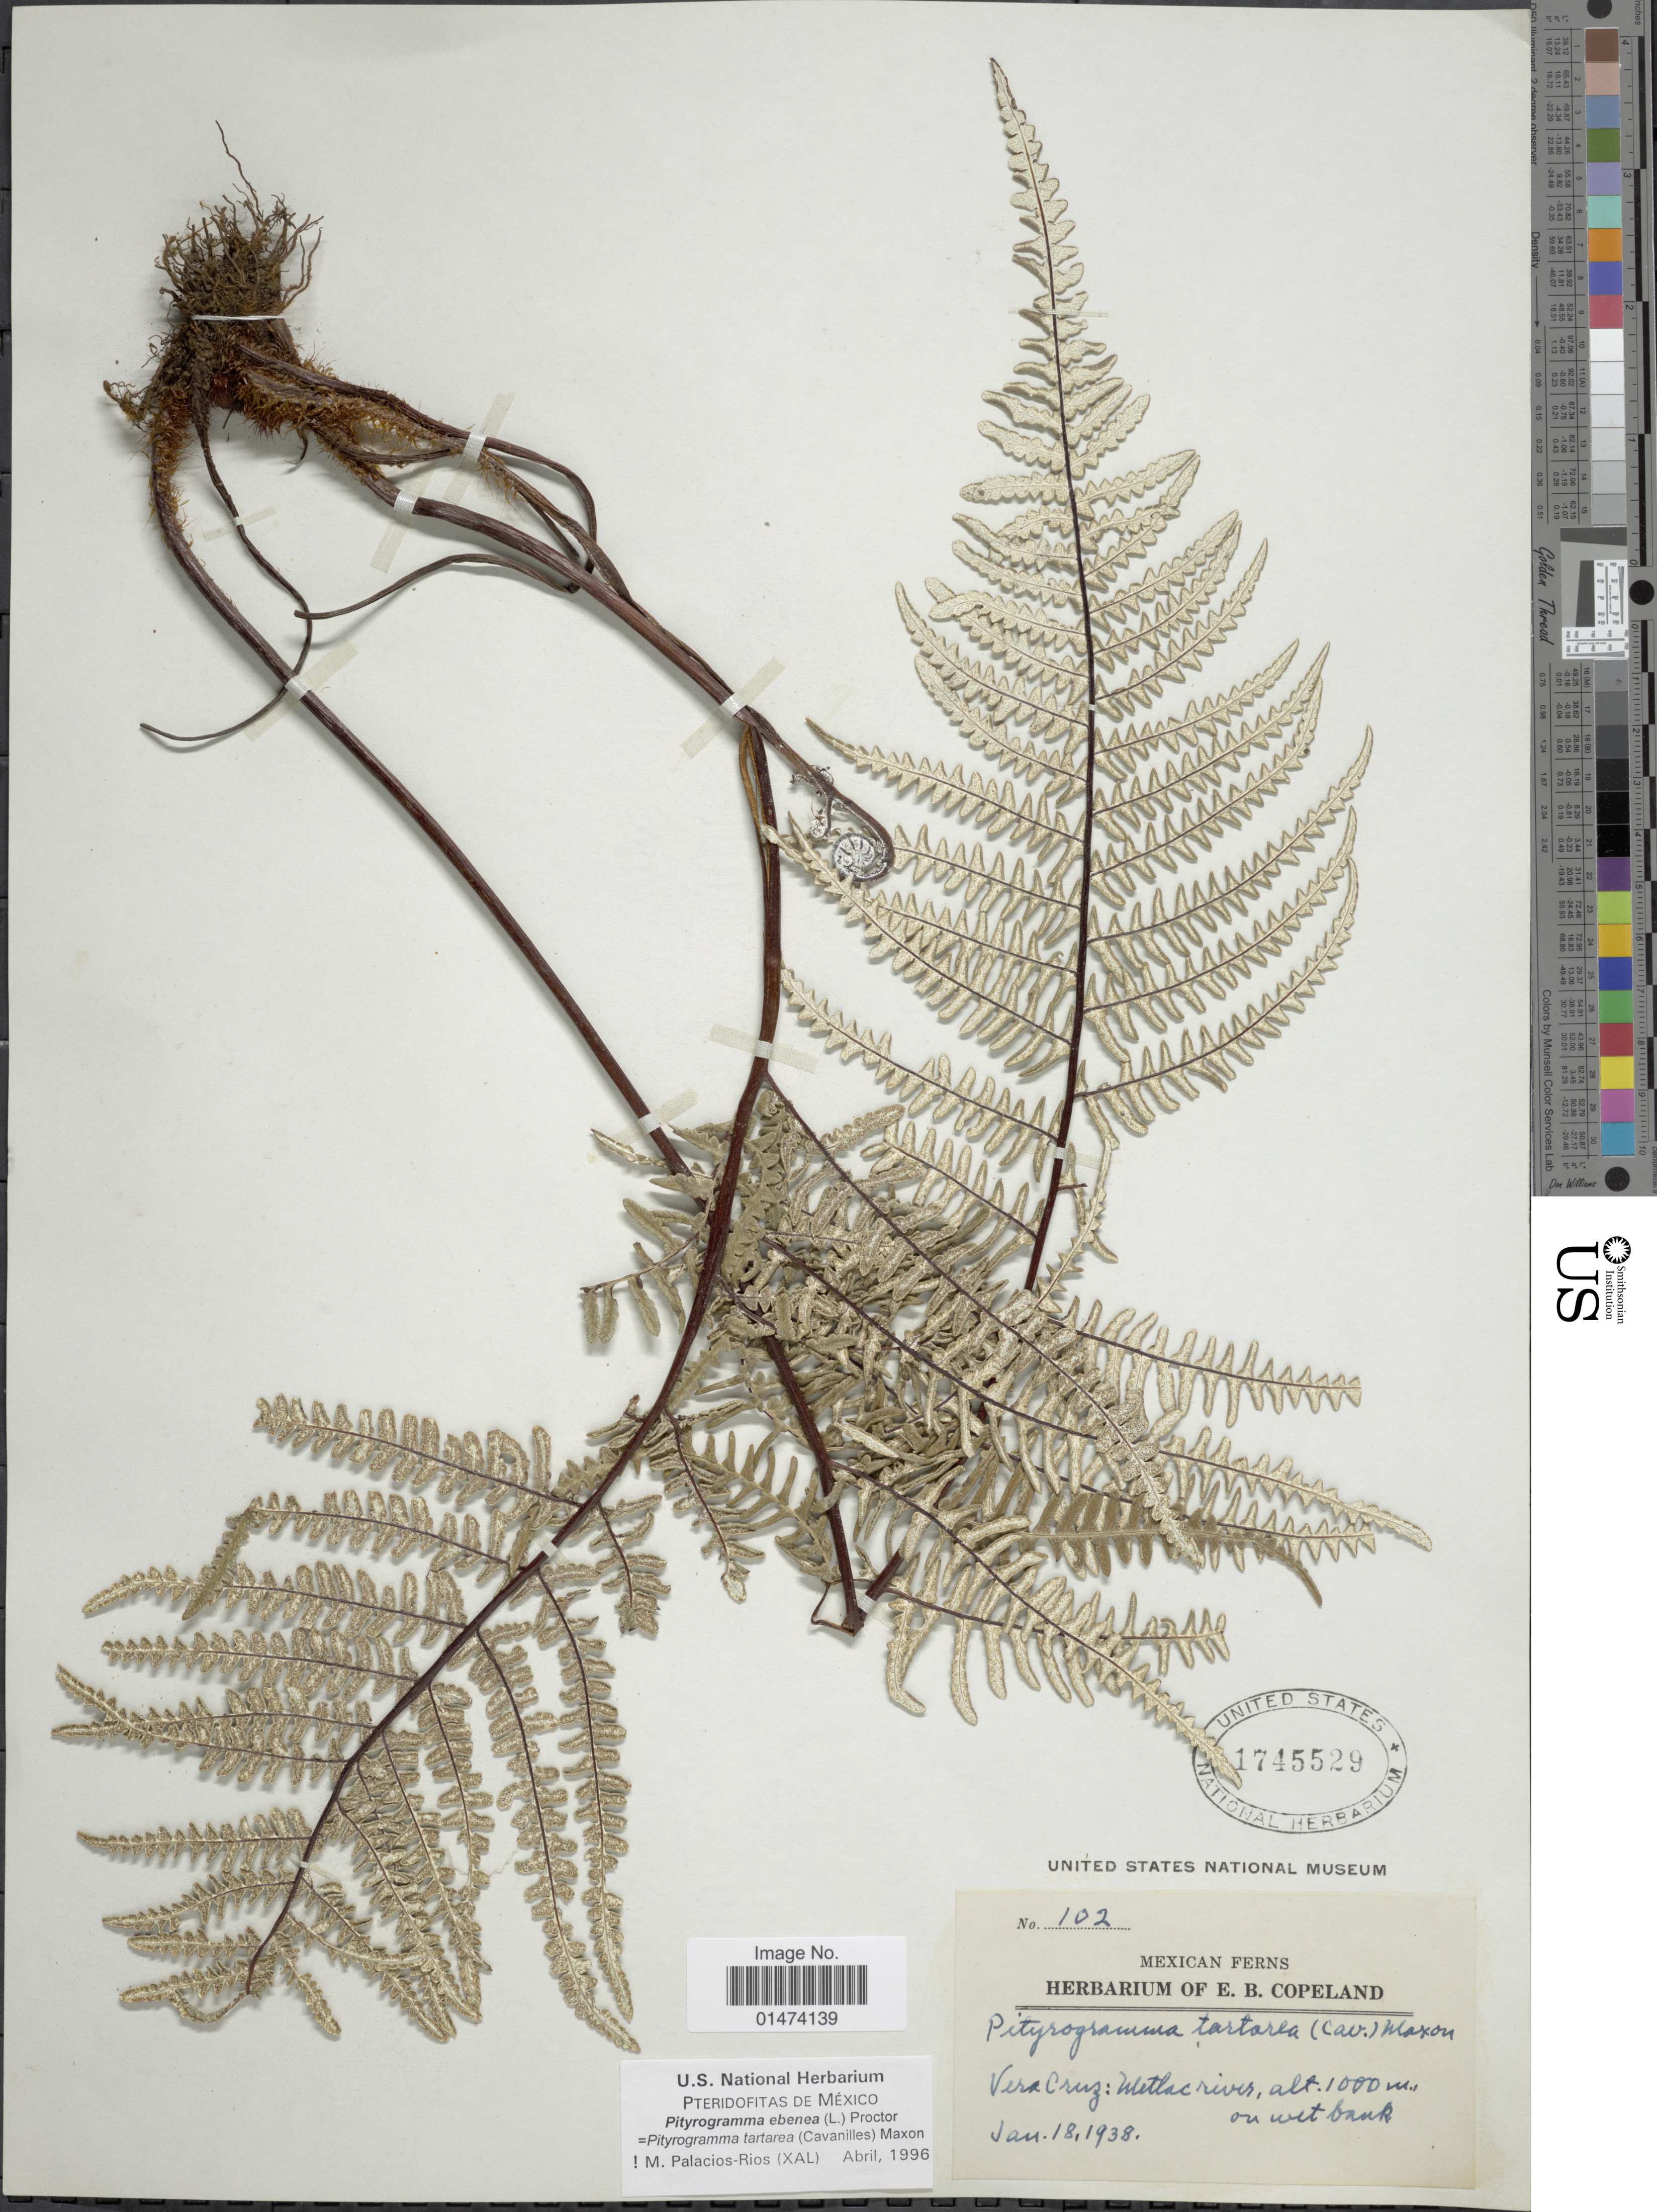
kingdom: Plantae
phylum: Tracheophyta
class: Polypodiopsida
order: Polypodiales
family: Pteridaceae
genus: Pityrogramma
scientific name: Pityrogramma tartarea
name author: (Cav.) Maxon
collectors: ex herb. E. B. Copeland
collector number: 102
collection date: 1938-01-18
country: Mexico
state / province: Veracruz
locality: Wetlac river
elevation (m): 1000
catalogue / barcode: US 1745529